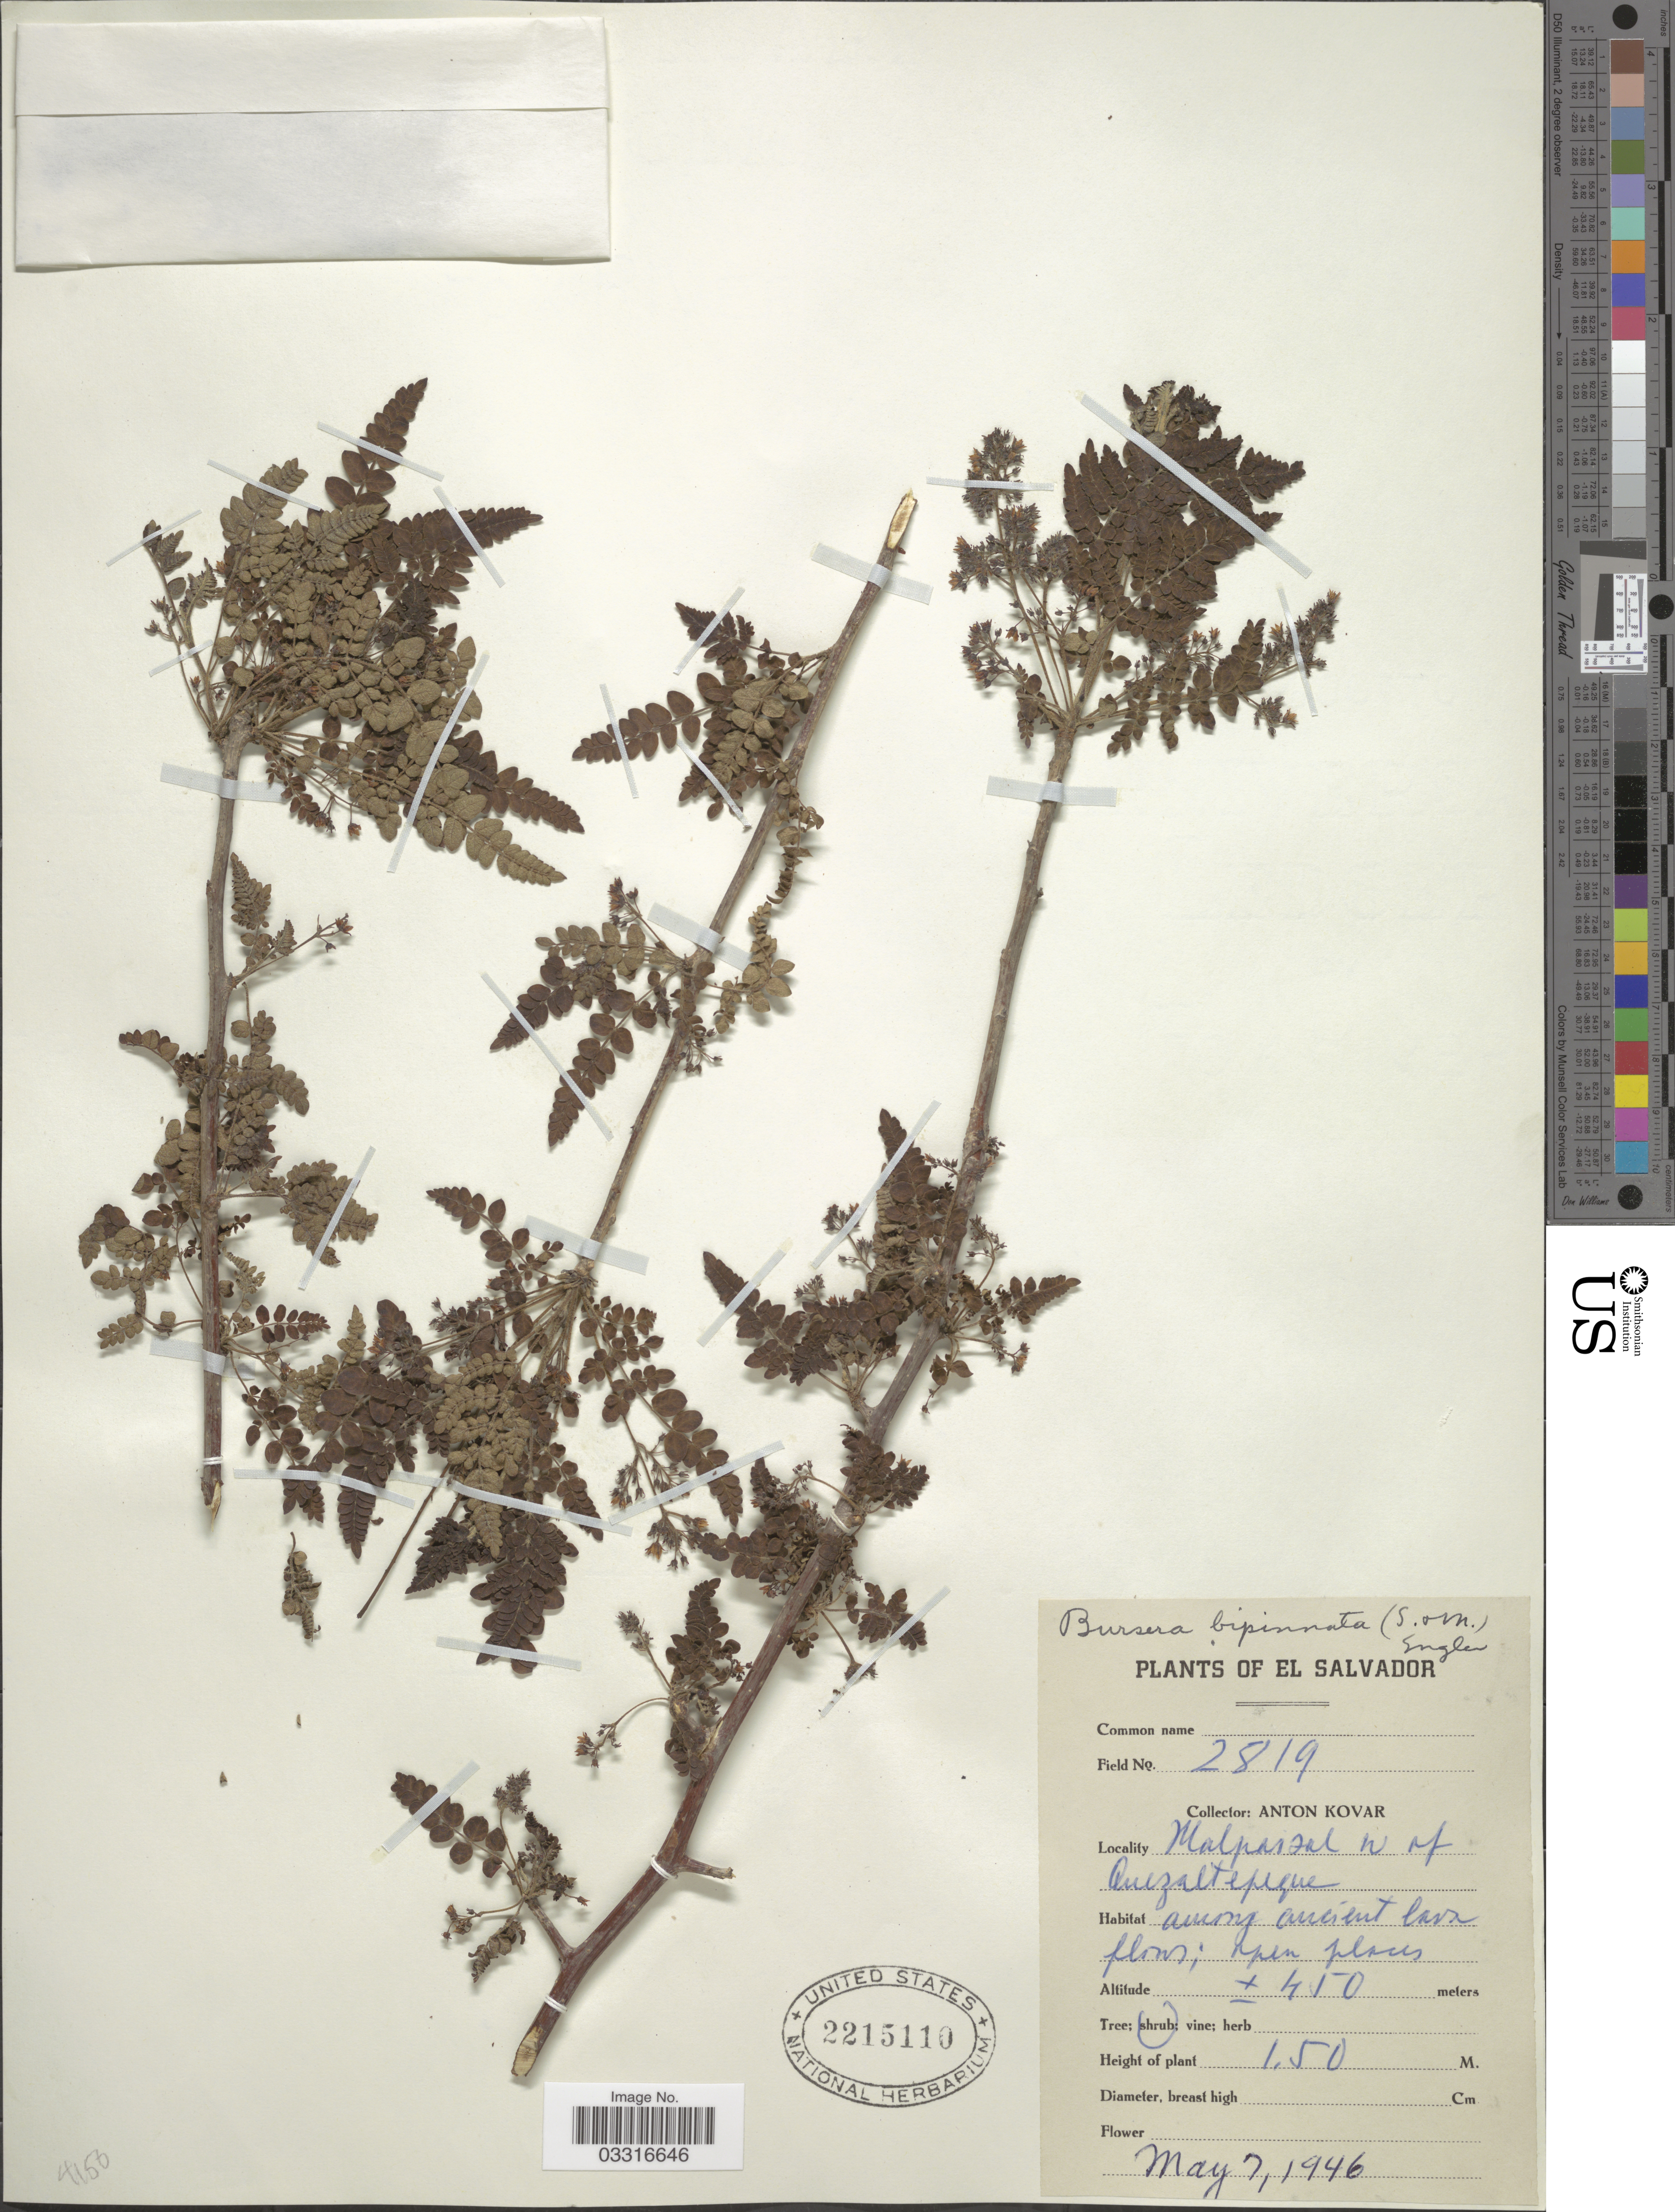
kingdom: Plantae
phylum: Tracheophyta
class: Magnoliopsida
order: Sapindales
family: Burseraceae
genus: Bursera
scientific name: Bursera bipinnata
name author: Engl.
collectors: A. Kovar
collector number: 2819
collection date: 1946-05-07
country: El Salvador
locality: Malpaiz al W. of Quezaltepeque.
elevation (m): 450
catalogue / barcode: US 2215110